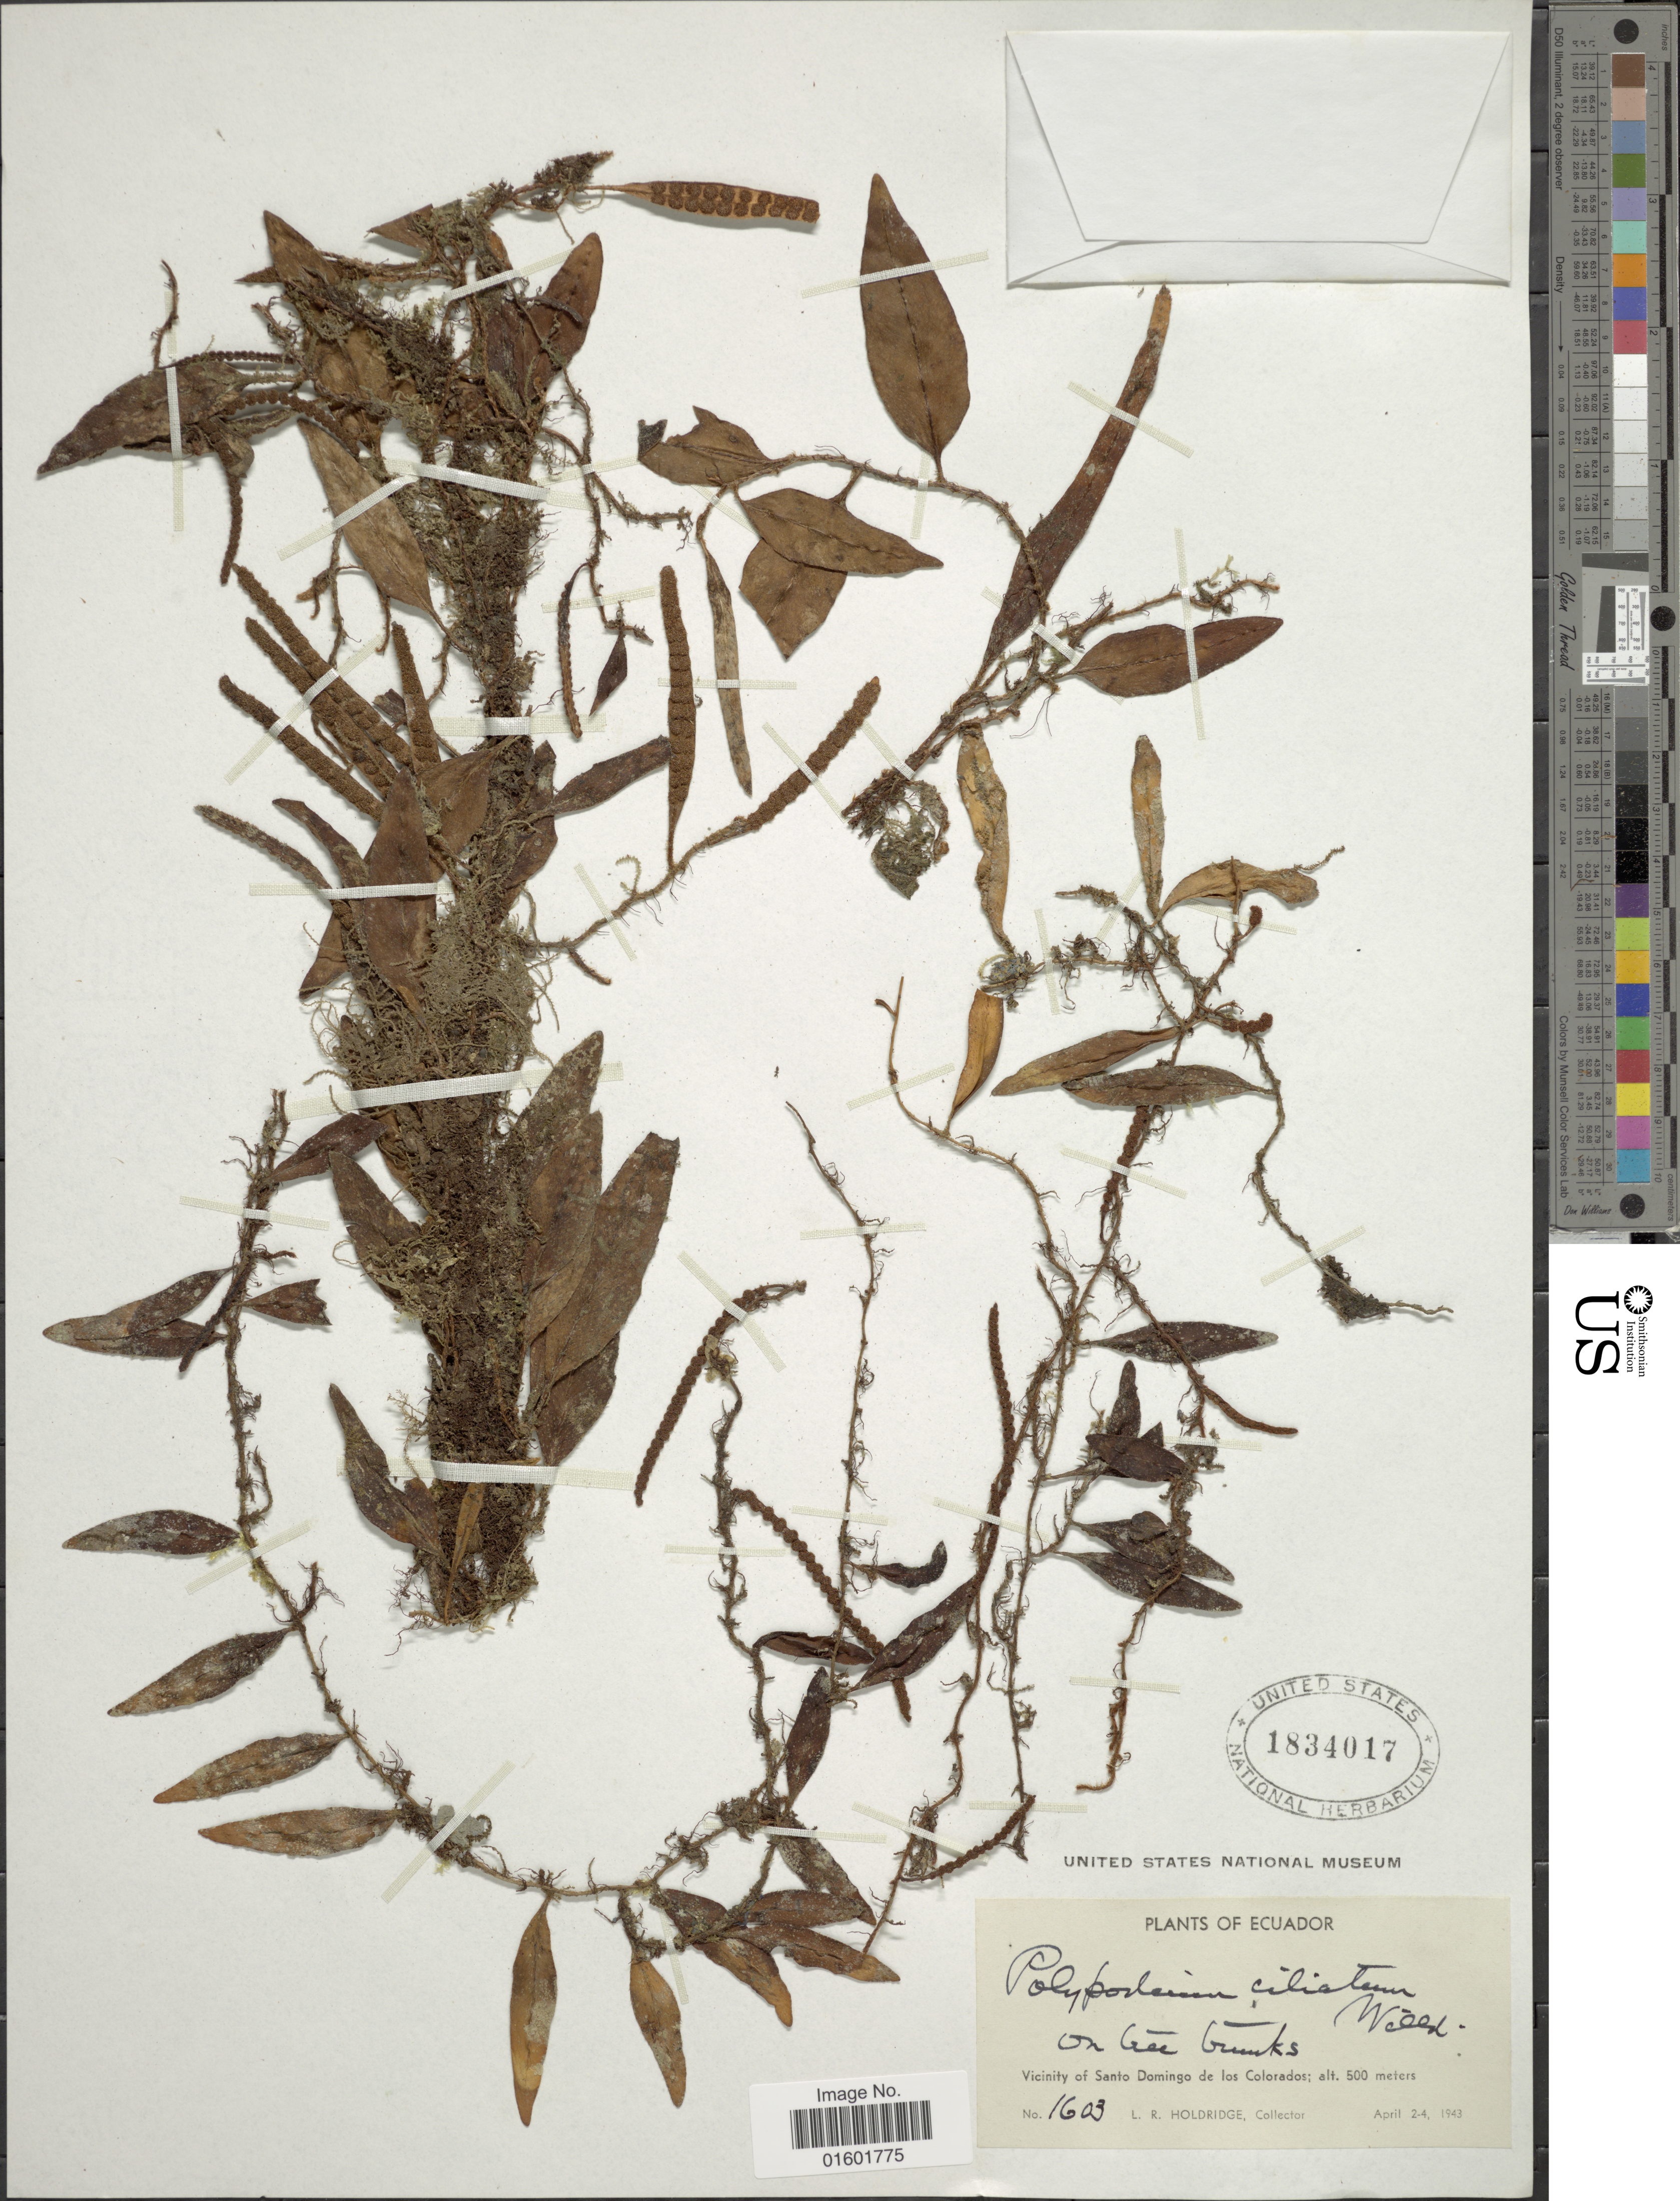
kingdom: Plantae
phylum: Tracheophyta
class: Polypodiopsida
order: Polypodiales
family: Polypodiaceae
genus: Microgramma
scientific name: Microgramma reptans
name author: (Cav.) A.R. Sm.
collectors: L. Holdridge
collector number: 1603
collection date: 1943-04-02/1943-04-04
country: Ecuador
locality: Vicinity of Santo Domingo de los Colorados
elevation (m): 500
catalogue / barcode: US 1834017